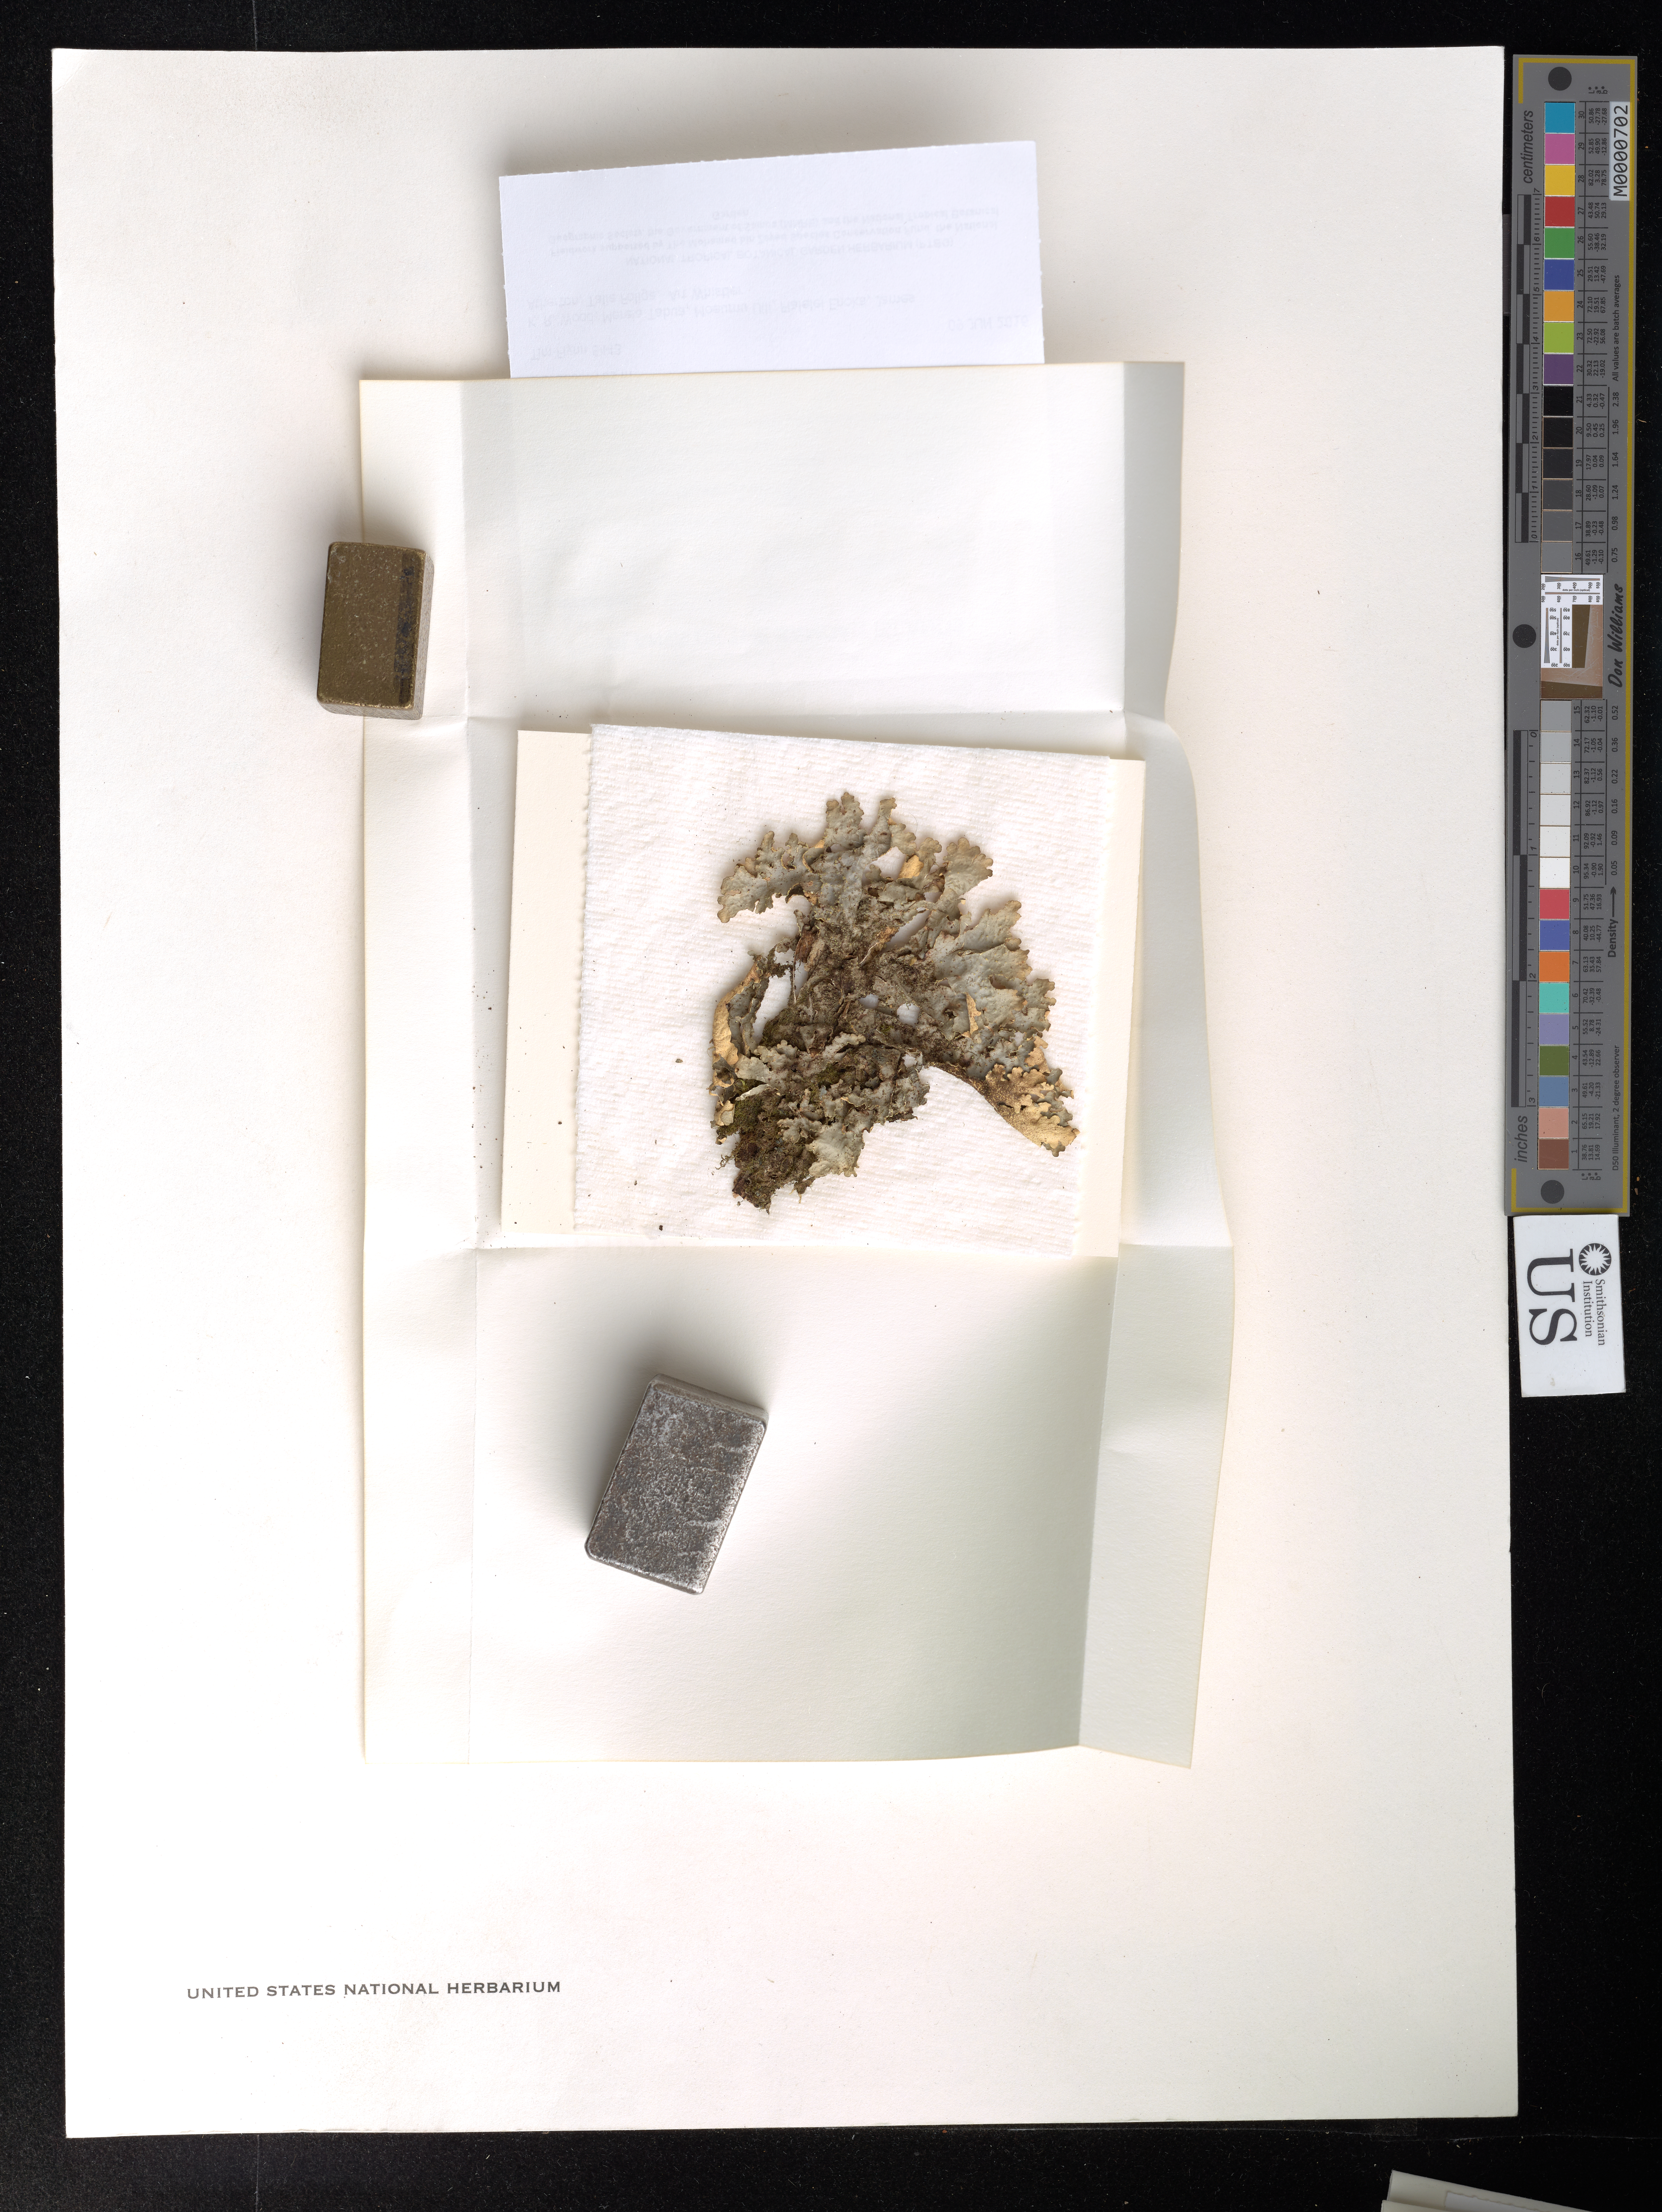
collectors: T. W. Flynn et al.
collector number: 8443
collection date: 2016-06-09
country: Samoa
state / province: Tuamasaga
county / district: Upolu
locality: Sigaele Crater, forested slopes below crater.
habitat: Heavily disturbed montane forest w/ Syzgium, Dysoxylon, Fagraea, Freycinetia, Cyathea, and Elaeocarpus.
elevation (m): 789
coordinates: -13.900133, -171.867700